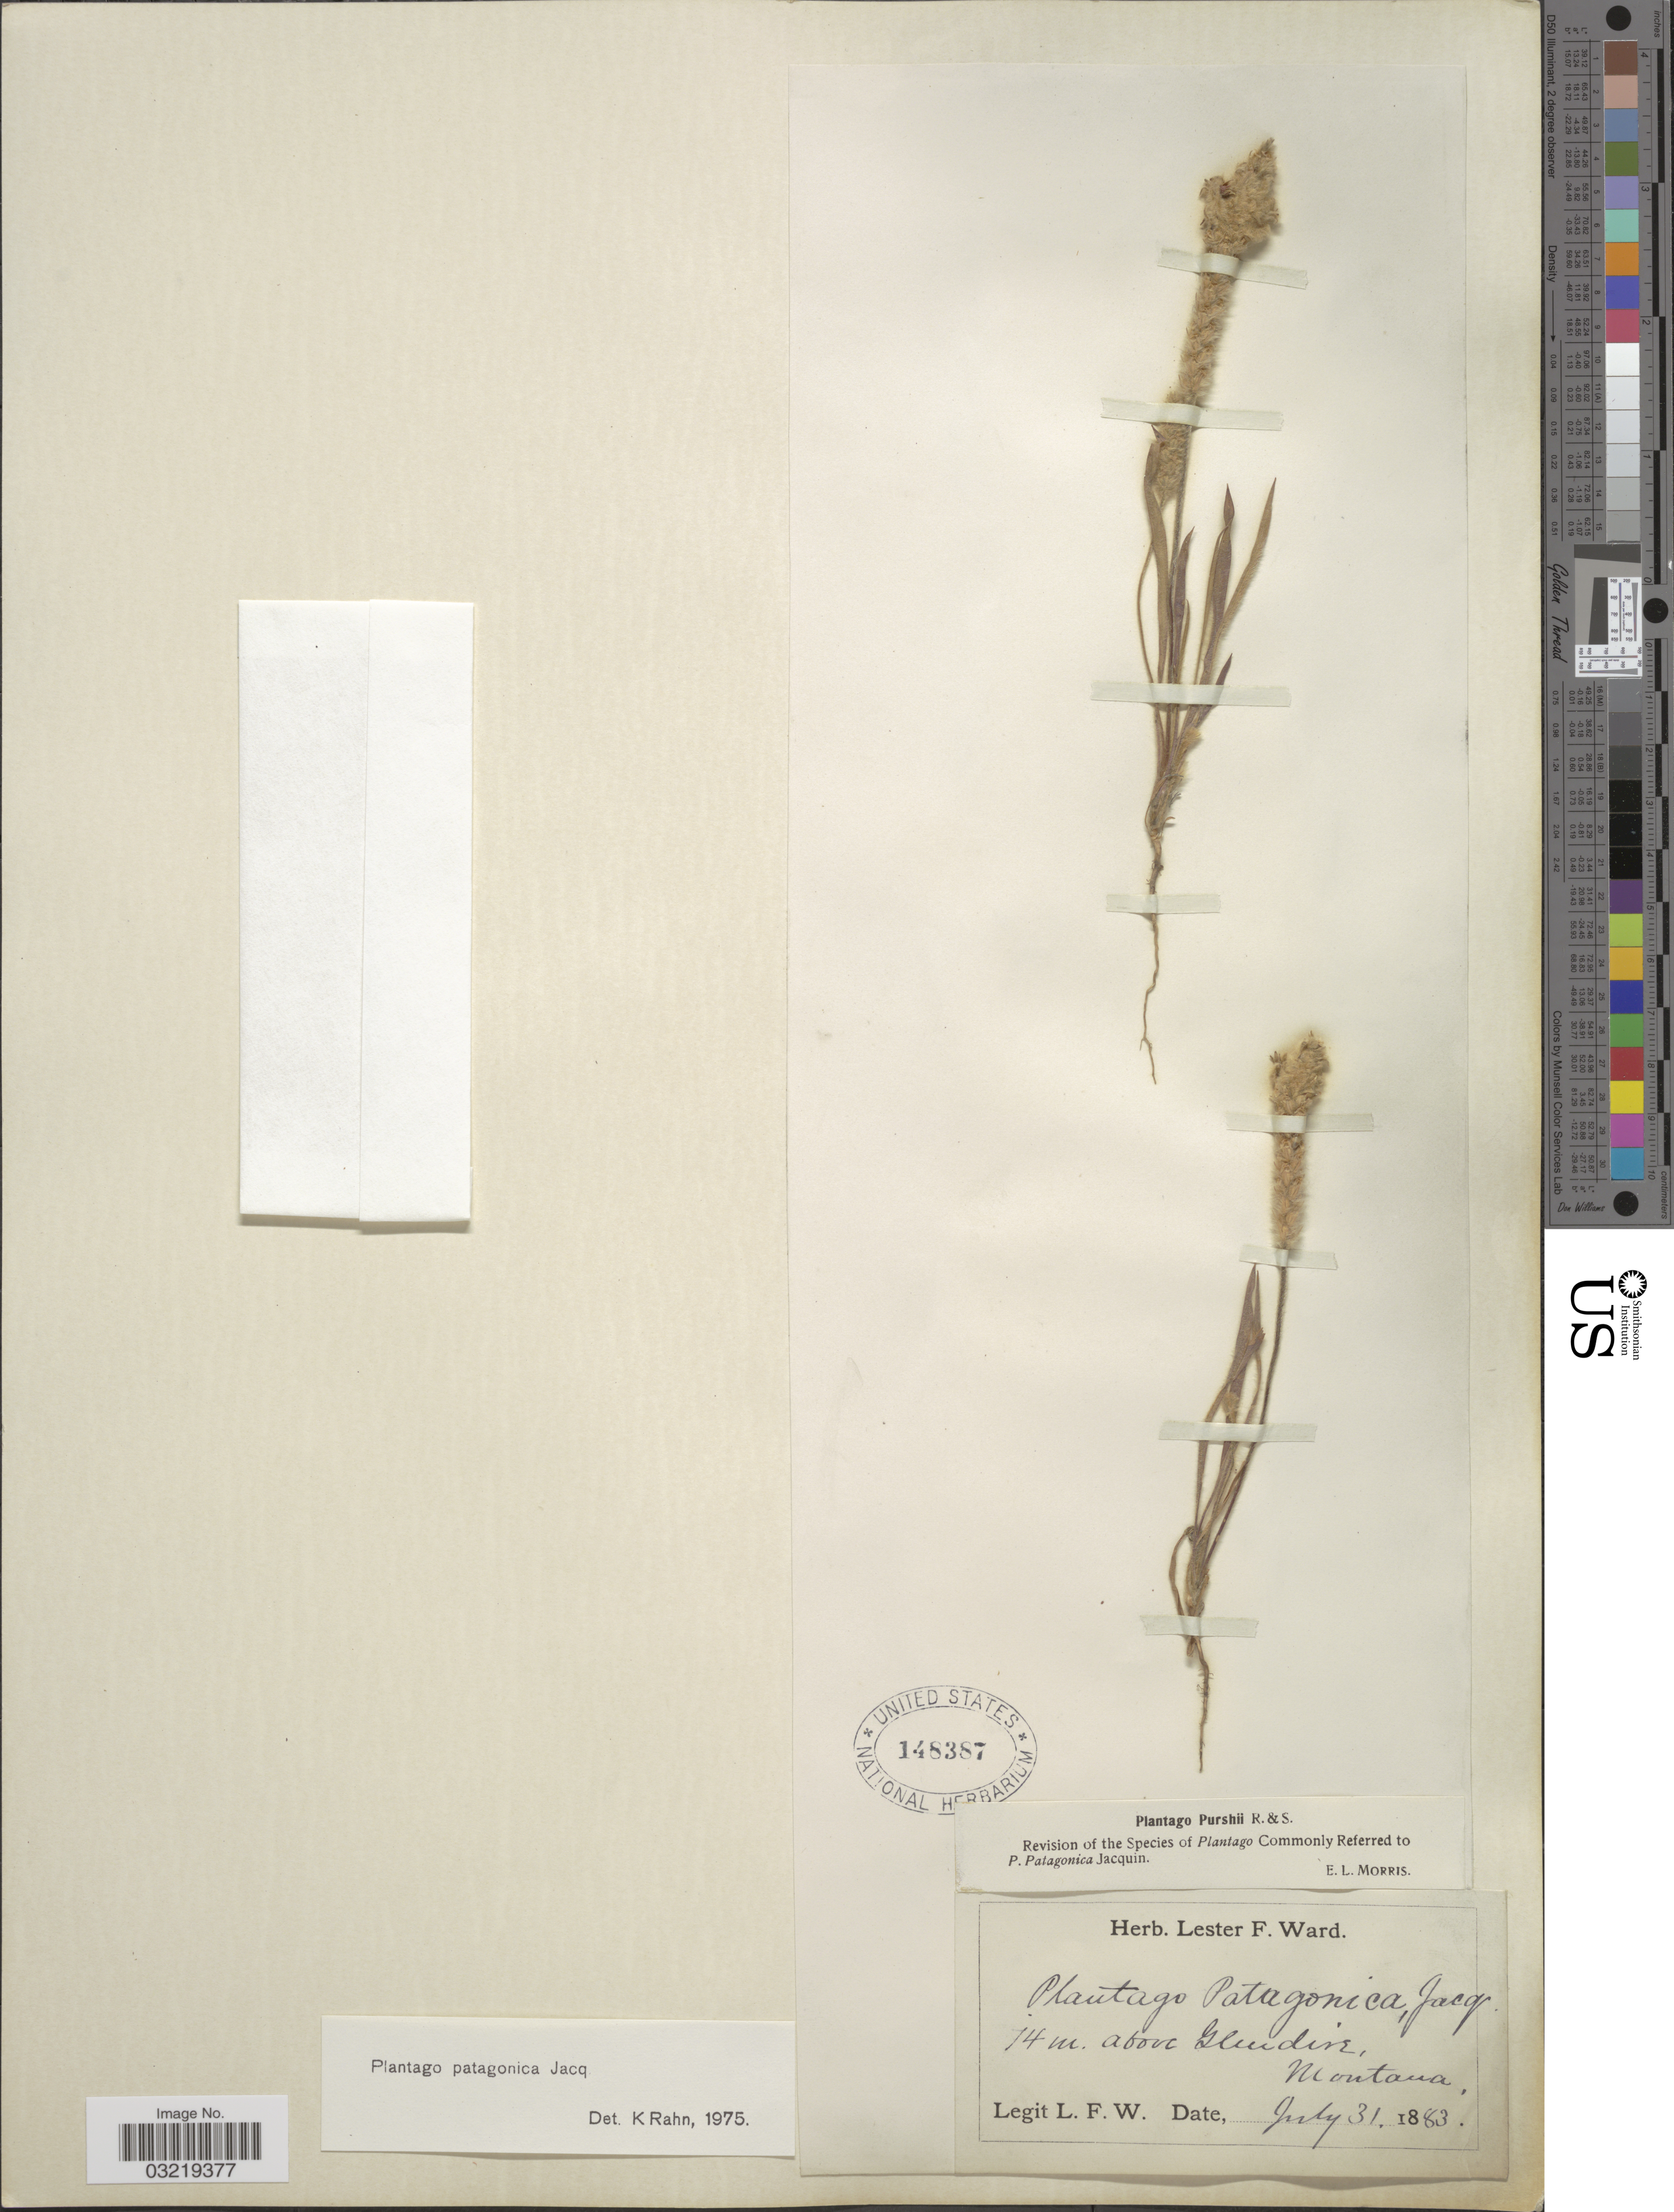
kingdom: Plantae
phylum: Tracheophyta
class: Magnoliopsida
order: Lamiales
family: Plantaginaceae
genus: Plantago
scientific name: Plantago patagonica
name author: Jacq.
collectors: L. F. Ward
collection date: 1883-07-31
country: United States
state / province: Montana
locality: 74 m. above Glendive.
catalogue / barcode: US 148387